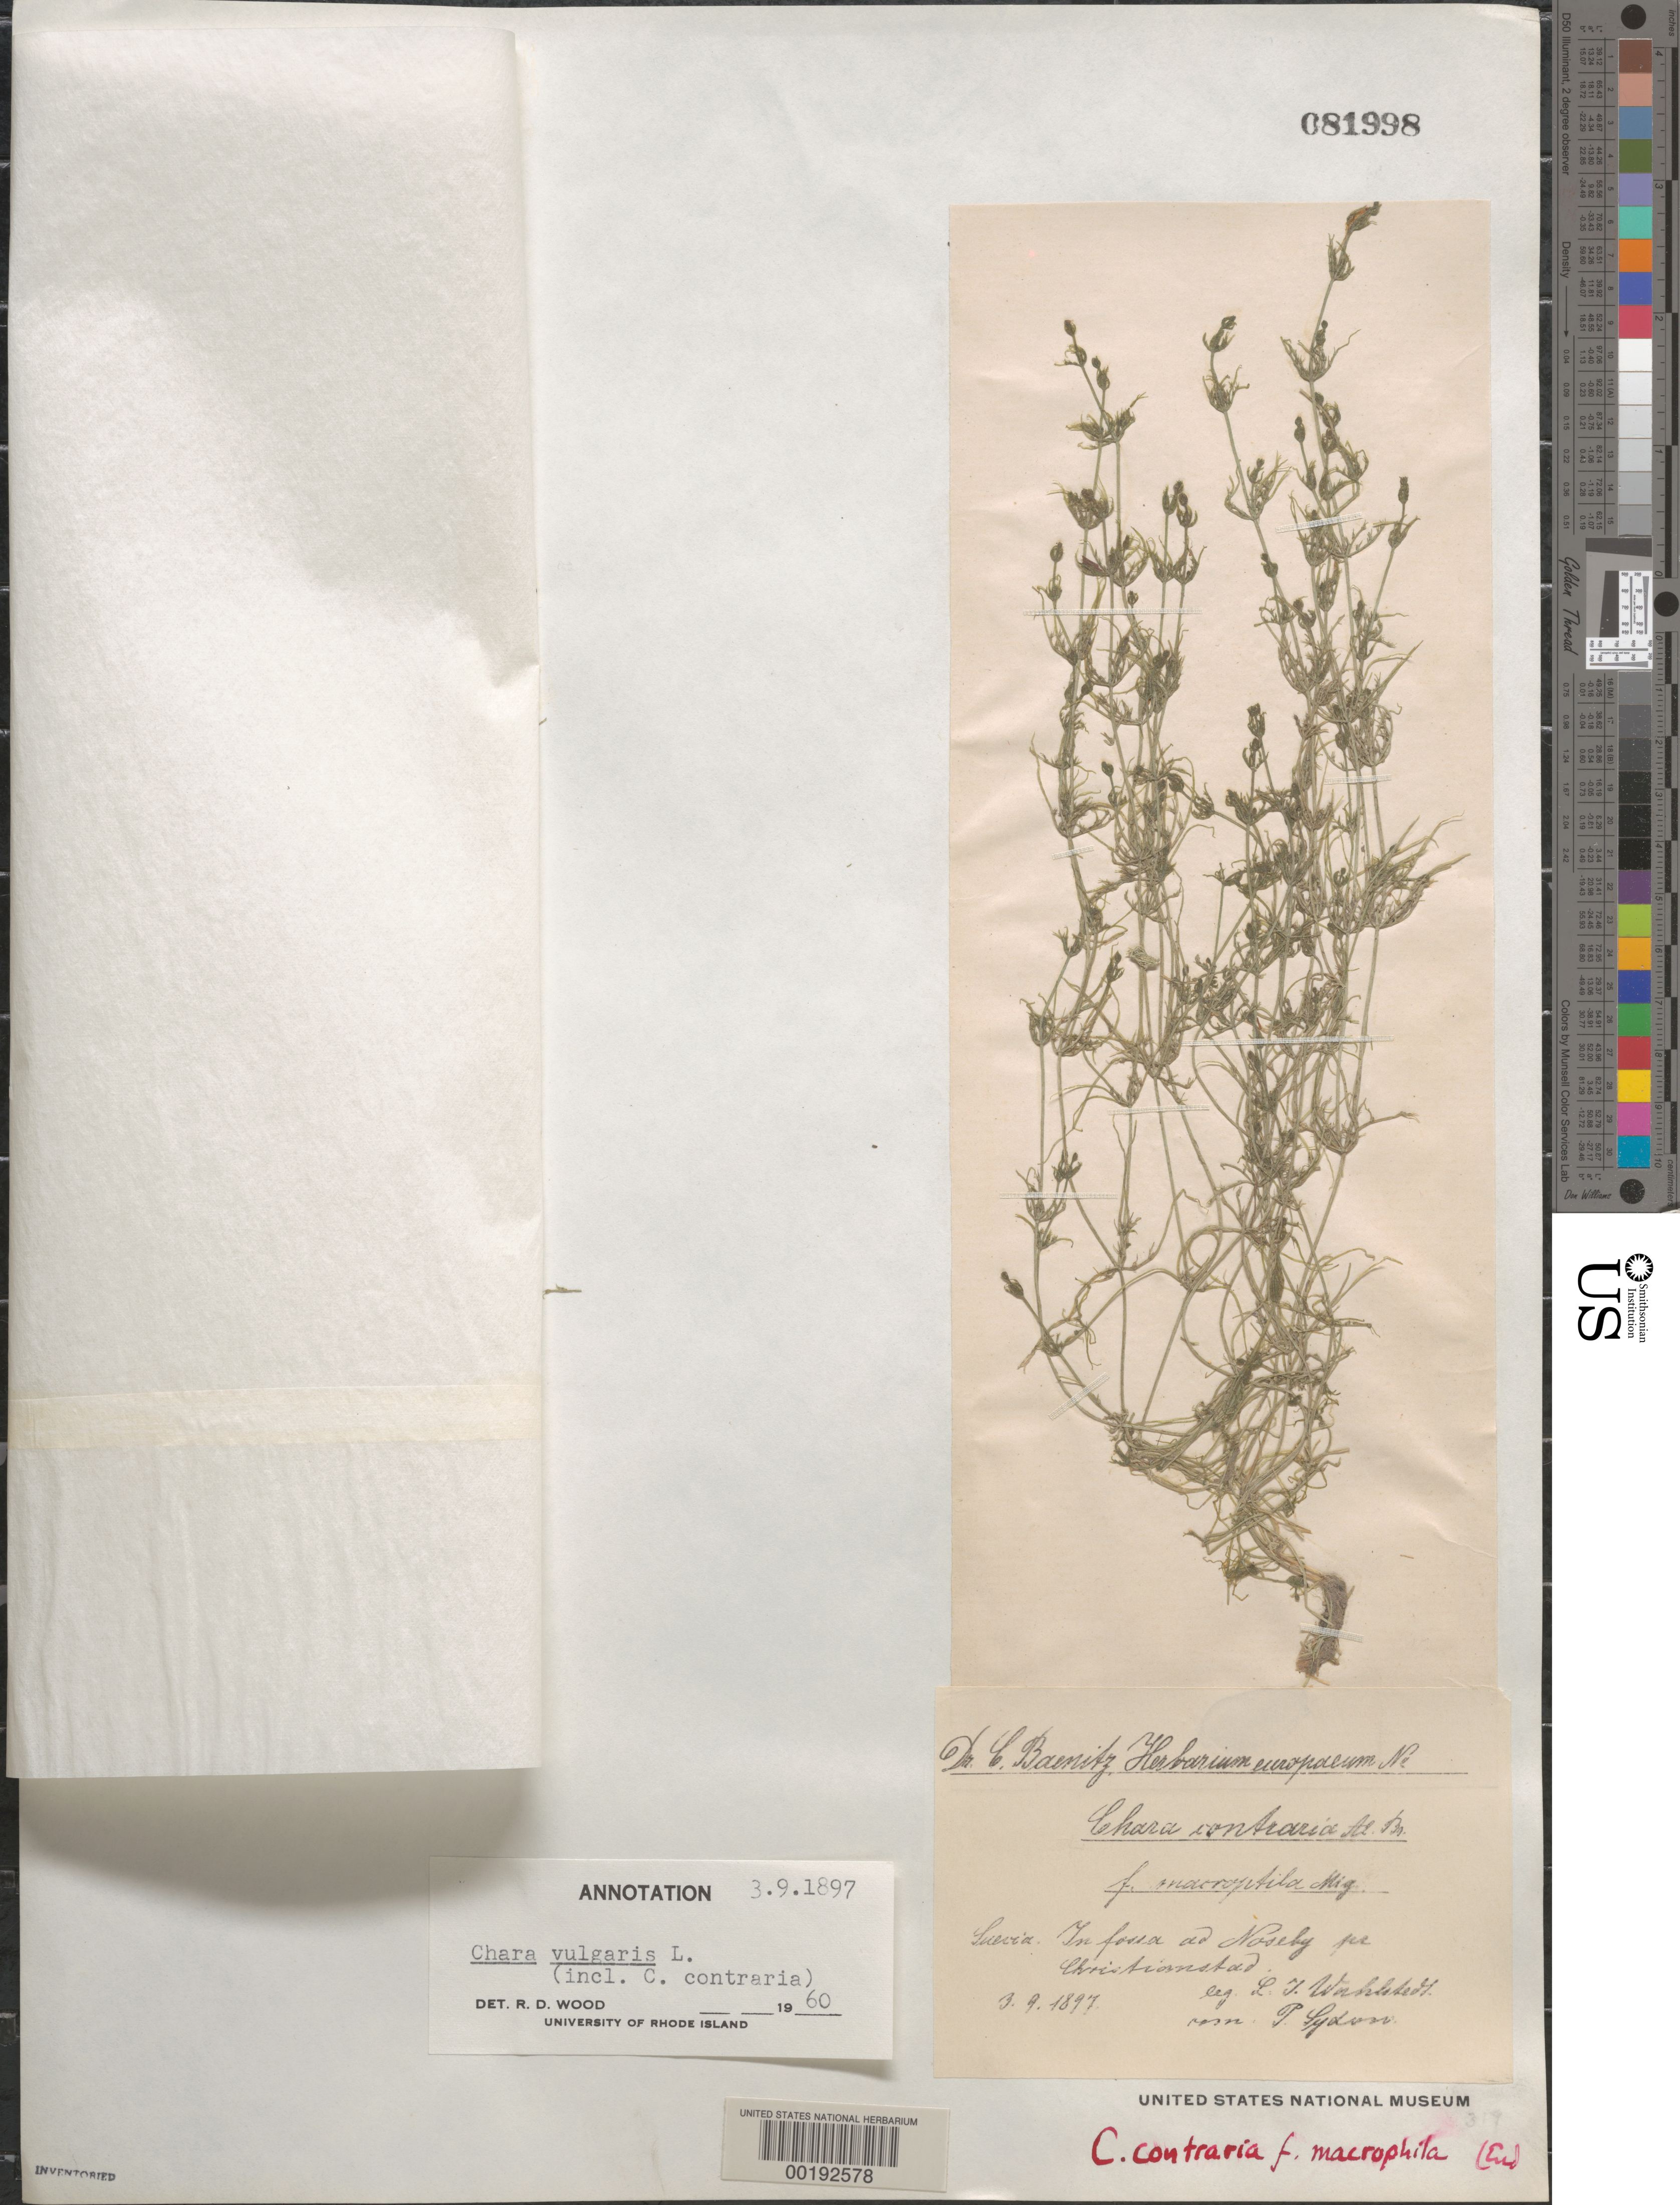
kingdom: Plantae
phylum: Charophyta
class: Charophyceae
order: Charales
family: Characeae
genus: Chara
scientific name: Chara vulgaris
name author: L.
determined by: Wood, R. D.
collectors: L. J. Wahlstedt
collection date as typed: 03 Sep 1897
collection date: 1897-09-03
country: Sweden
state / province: Skåne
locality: Noseby, near kristianstad (christianstad)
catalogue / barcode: US 81998